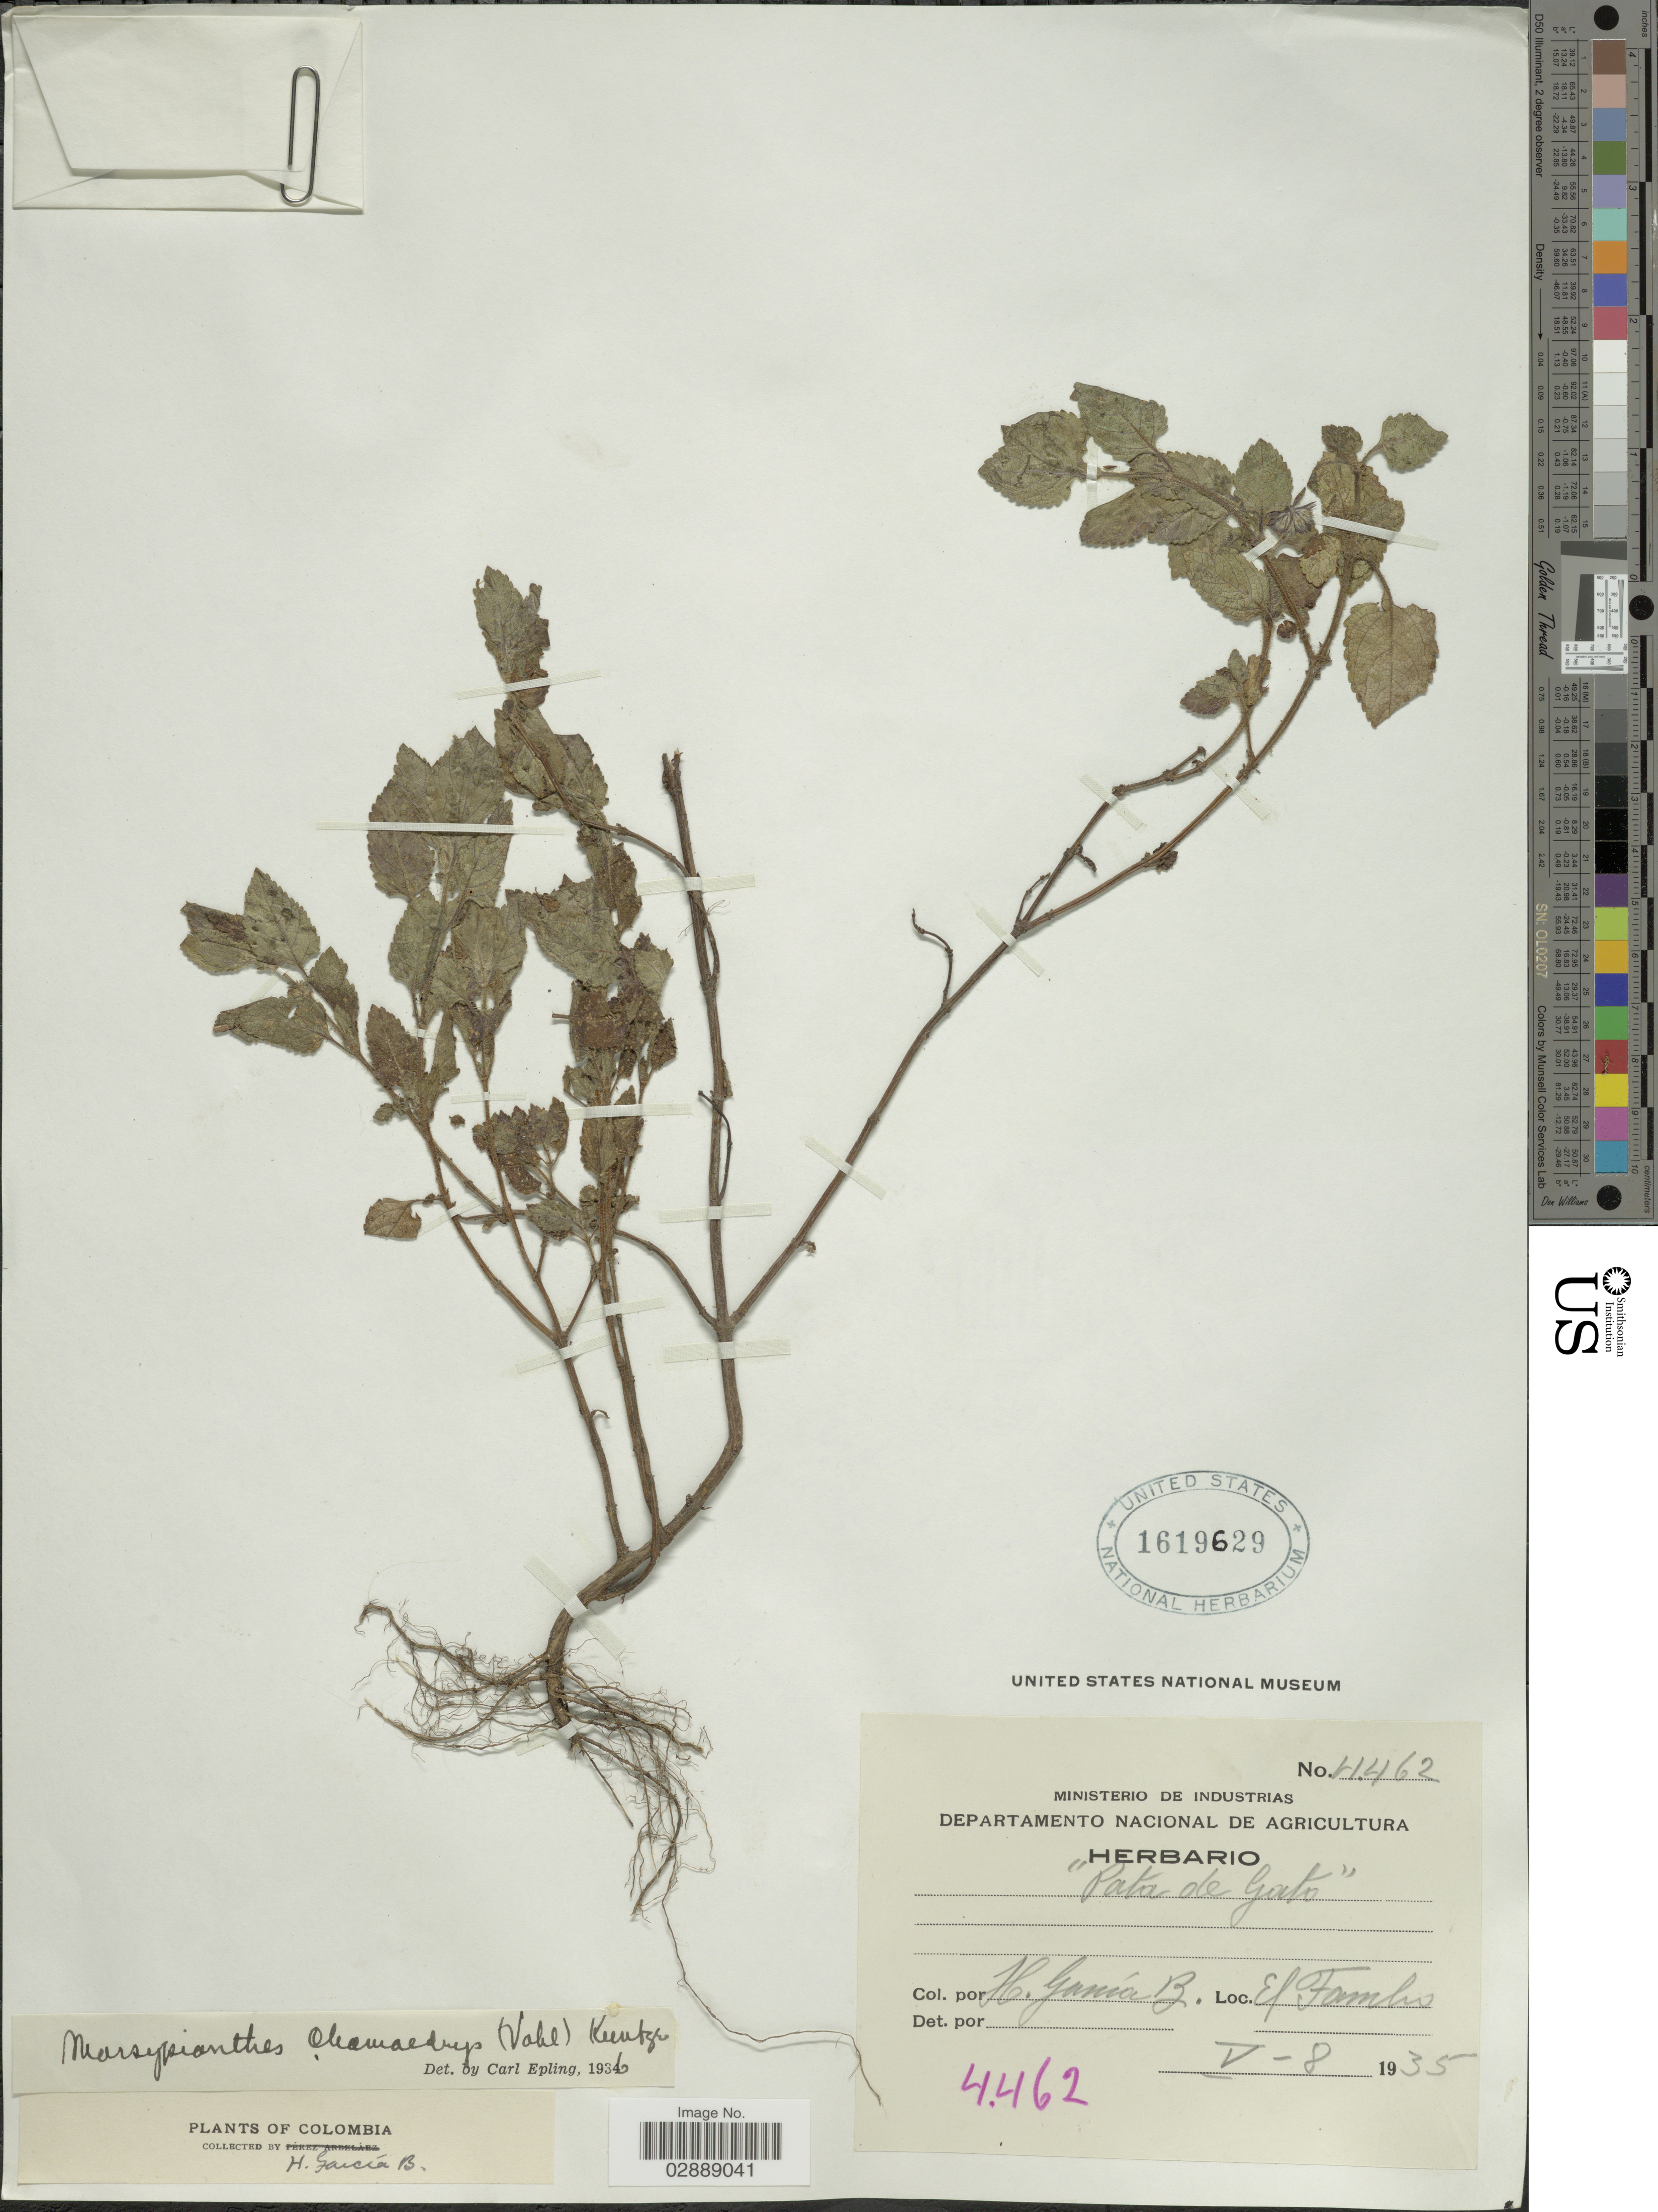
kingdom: Plantae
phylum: Tracheophyta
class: Magnoliopsida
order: Lamiales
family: Lamiaceae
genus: Marsypianthes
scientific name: Marsypianthes chamaedrys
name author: (Vahl) Kuntze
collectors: H. García B.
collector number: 4462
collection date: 1935-05-08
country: Colombia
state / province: Cauca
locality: El Tambo.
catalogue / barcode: US 1619629